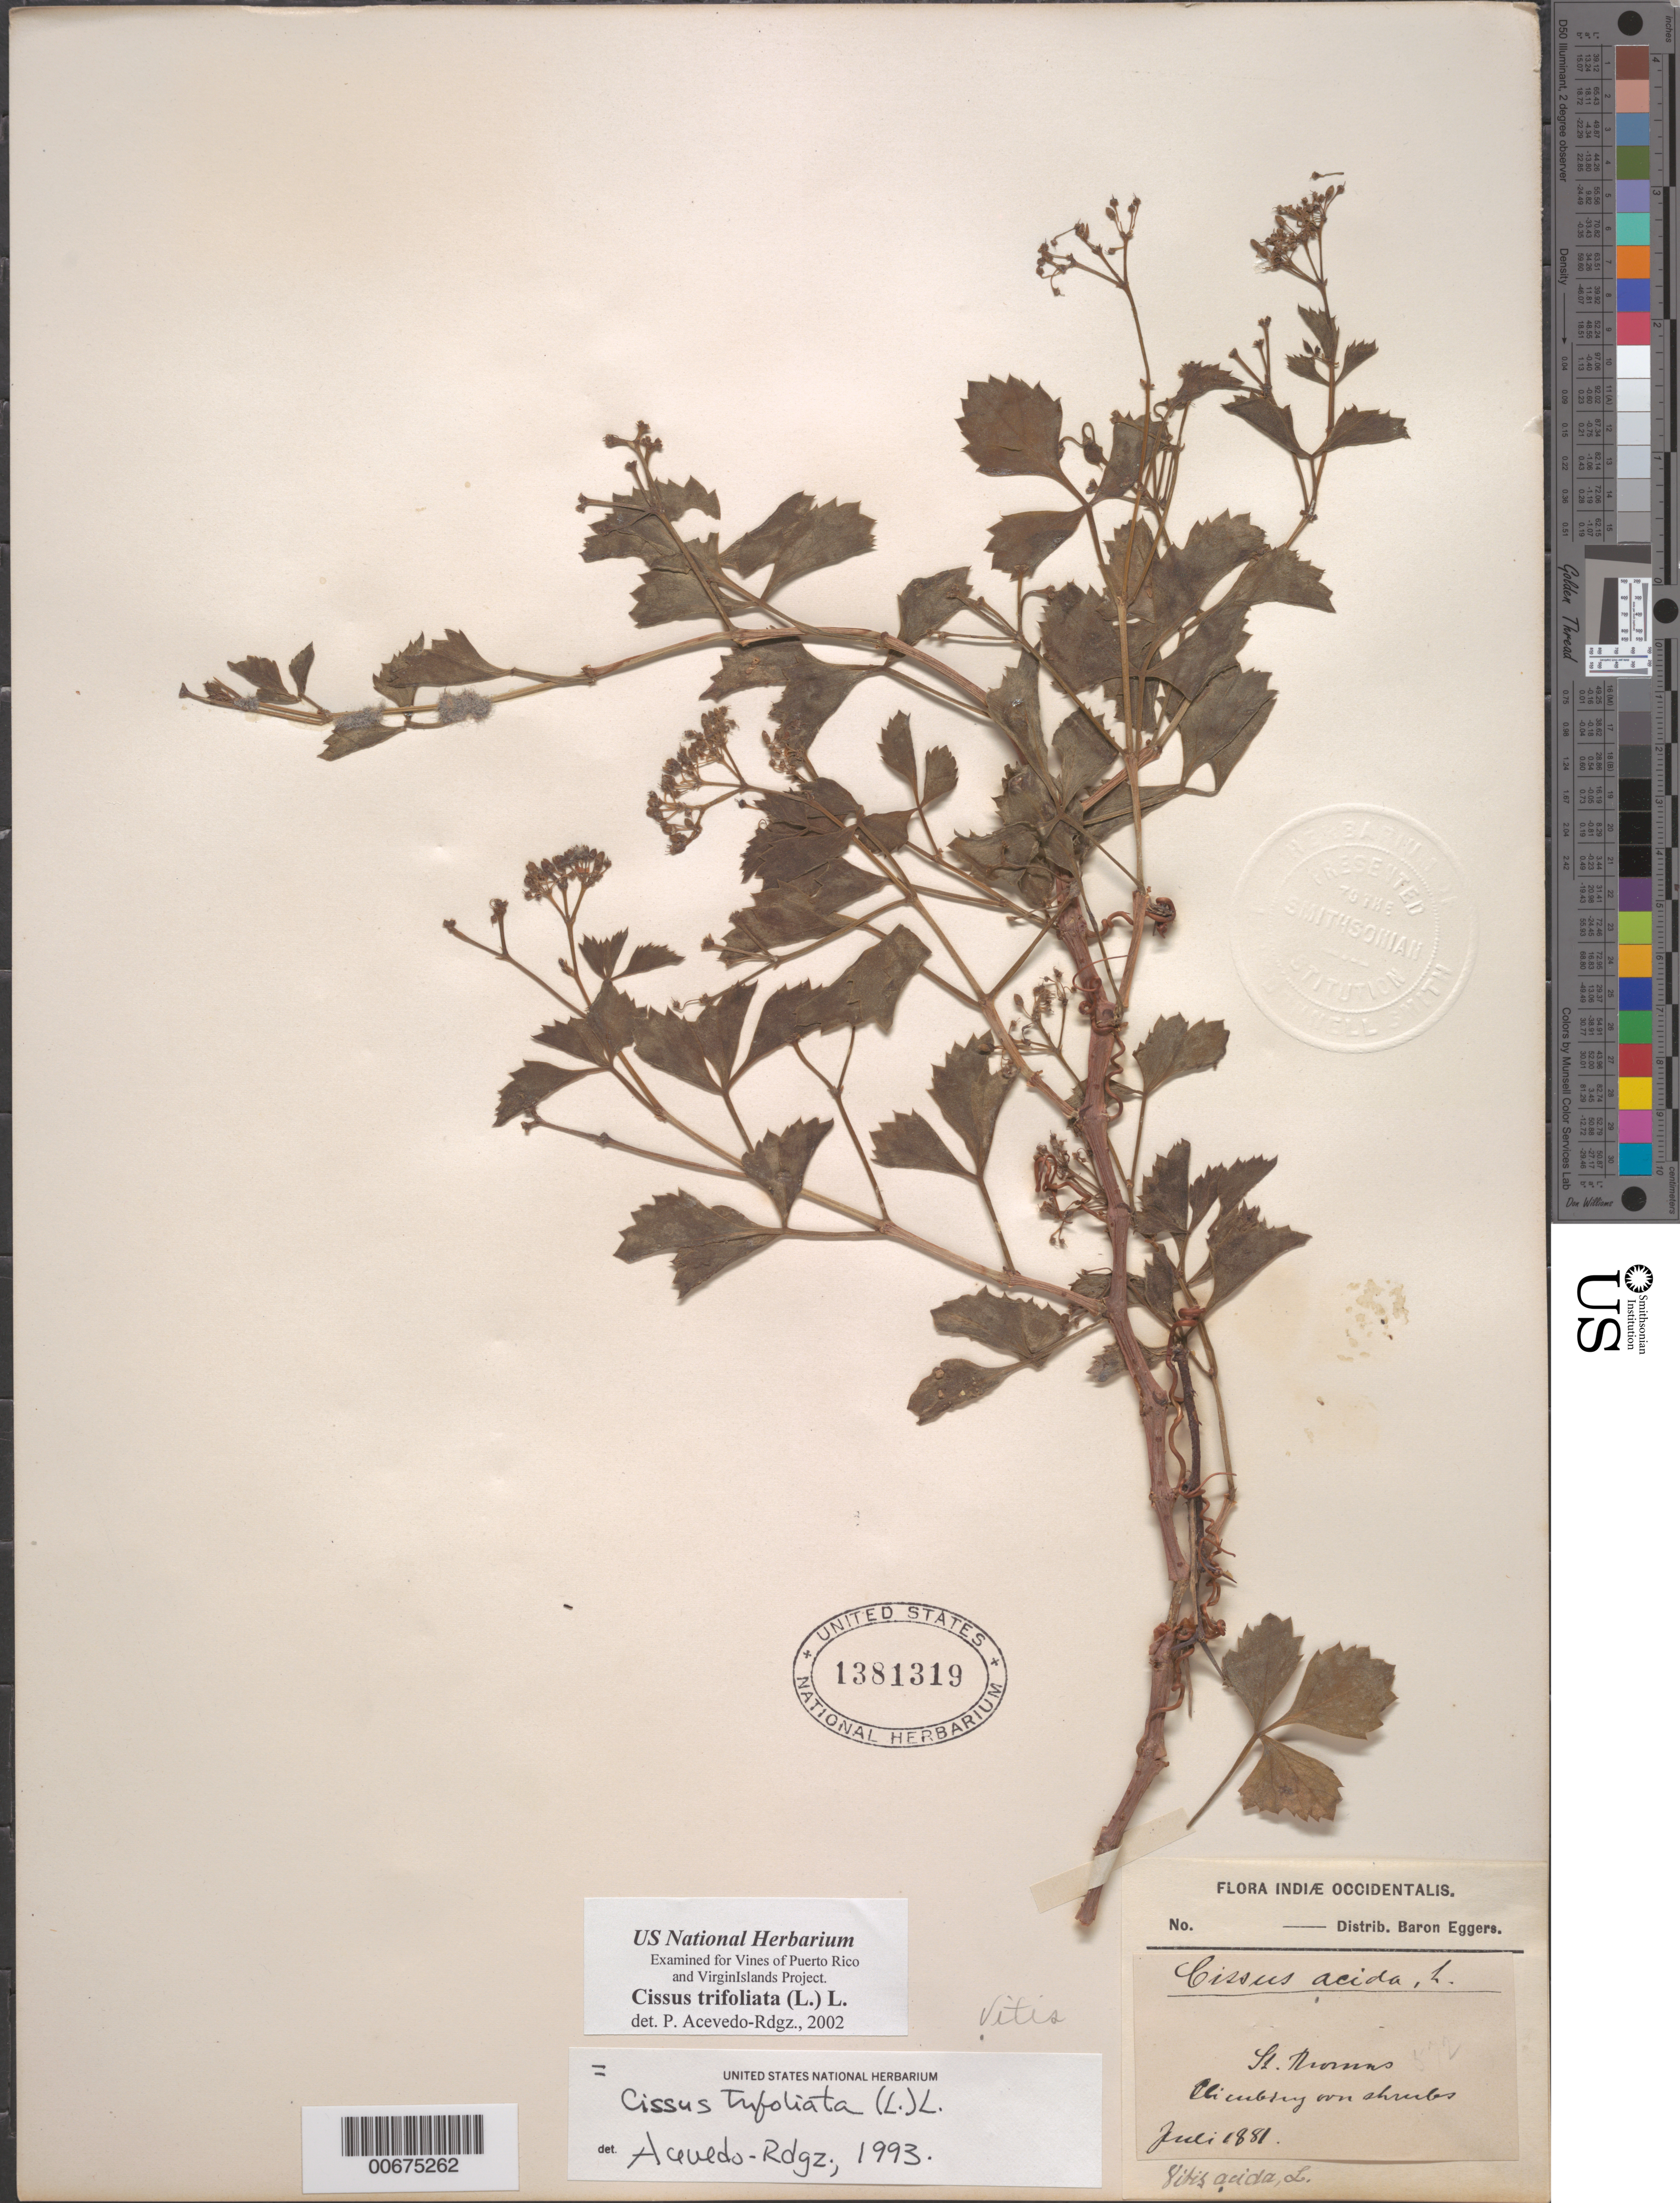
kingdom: Plantae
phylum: Tracheophyta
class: Magnoliopsida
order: Vitales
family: Vitaceae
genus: Cissus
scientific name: Cissus trifoliata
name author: (L.) L.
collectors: H. F. A. von Eggers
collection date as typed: Jul 1881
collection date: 1881-07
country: U.S. Virgin Islands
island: St. Thomas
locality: St. Thomas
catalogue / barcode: US 1381319